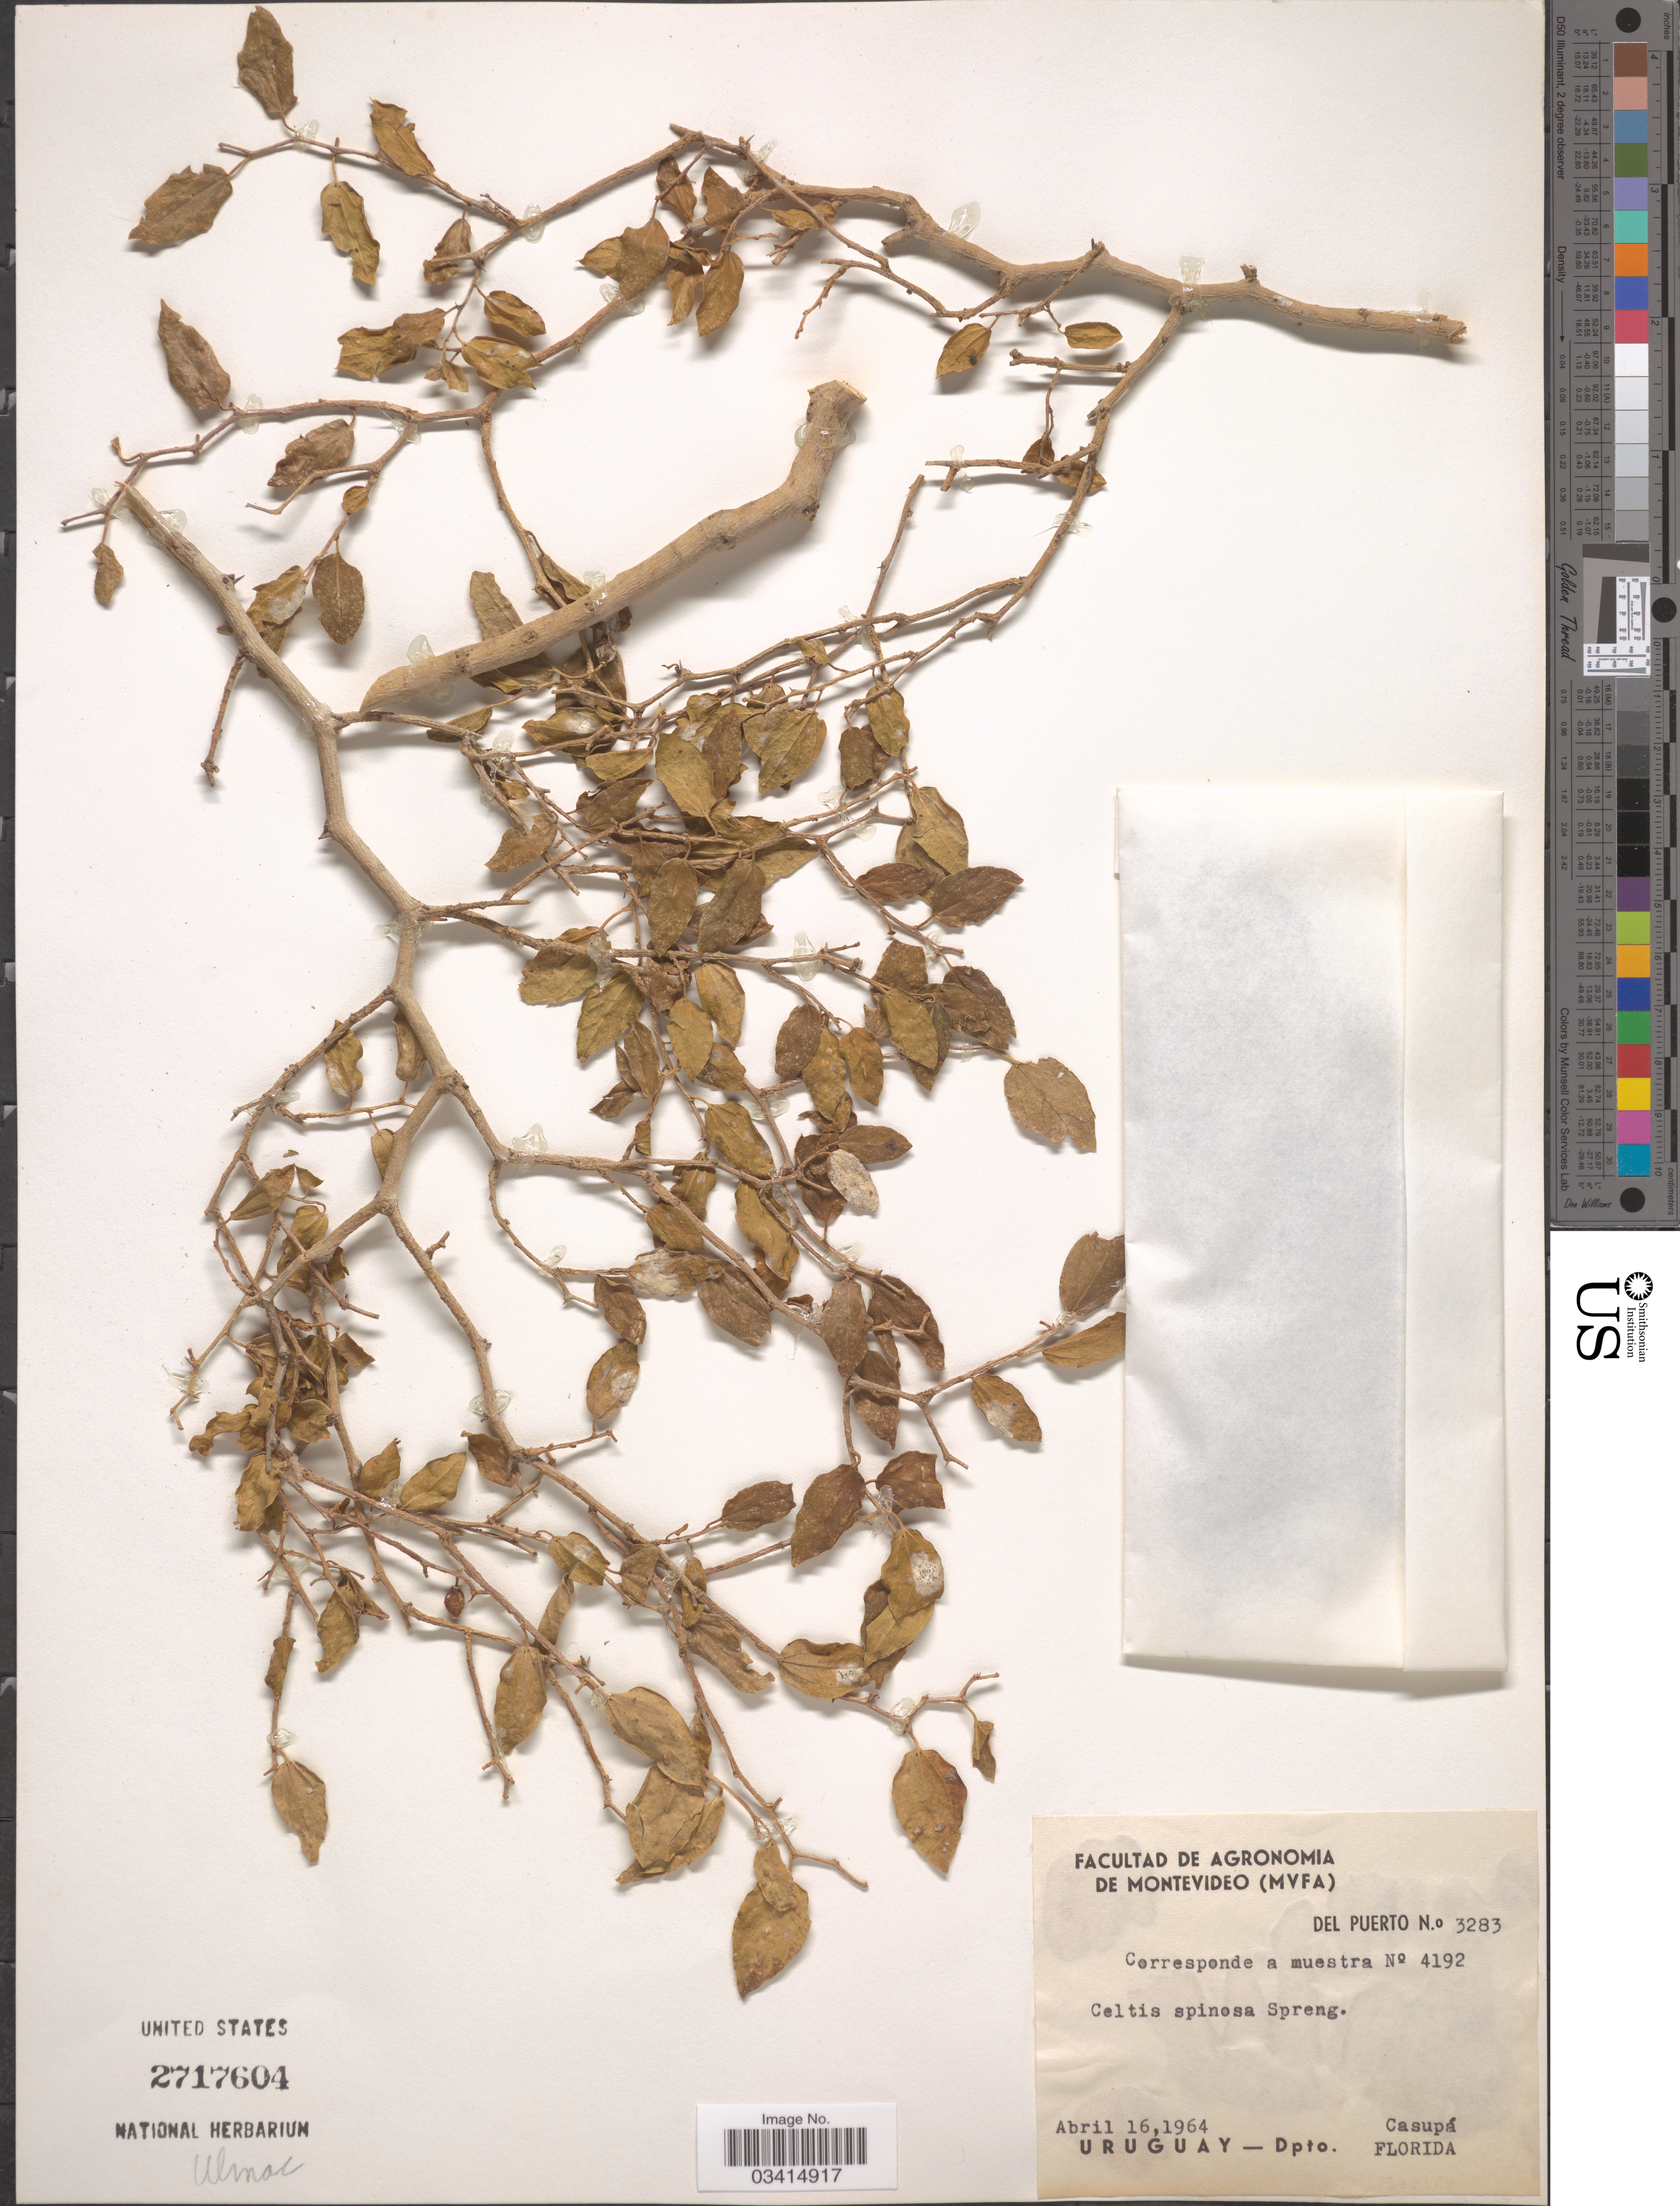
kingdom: Plantae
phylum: Tracheophyta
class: Magnoliopsida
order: Rosales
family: Cannabaceae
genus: Celtis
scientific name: Celtis spinosa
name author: Ruiz ex Miq.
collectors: Del Puerto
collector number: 3283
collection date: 1964-04-16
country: United States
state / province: Florida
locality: Casupá. Dpto. Florida.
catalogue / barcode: US 2717604